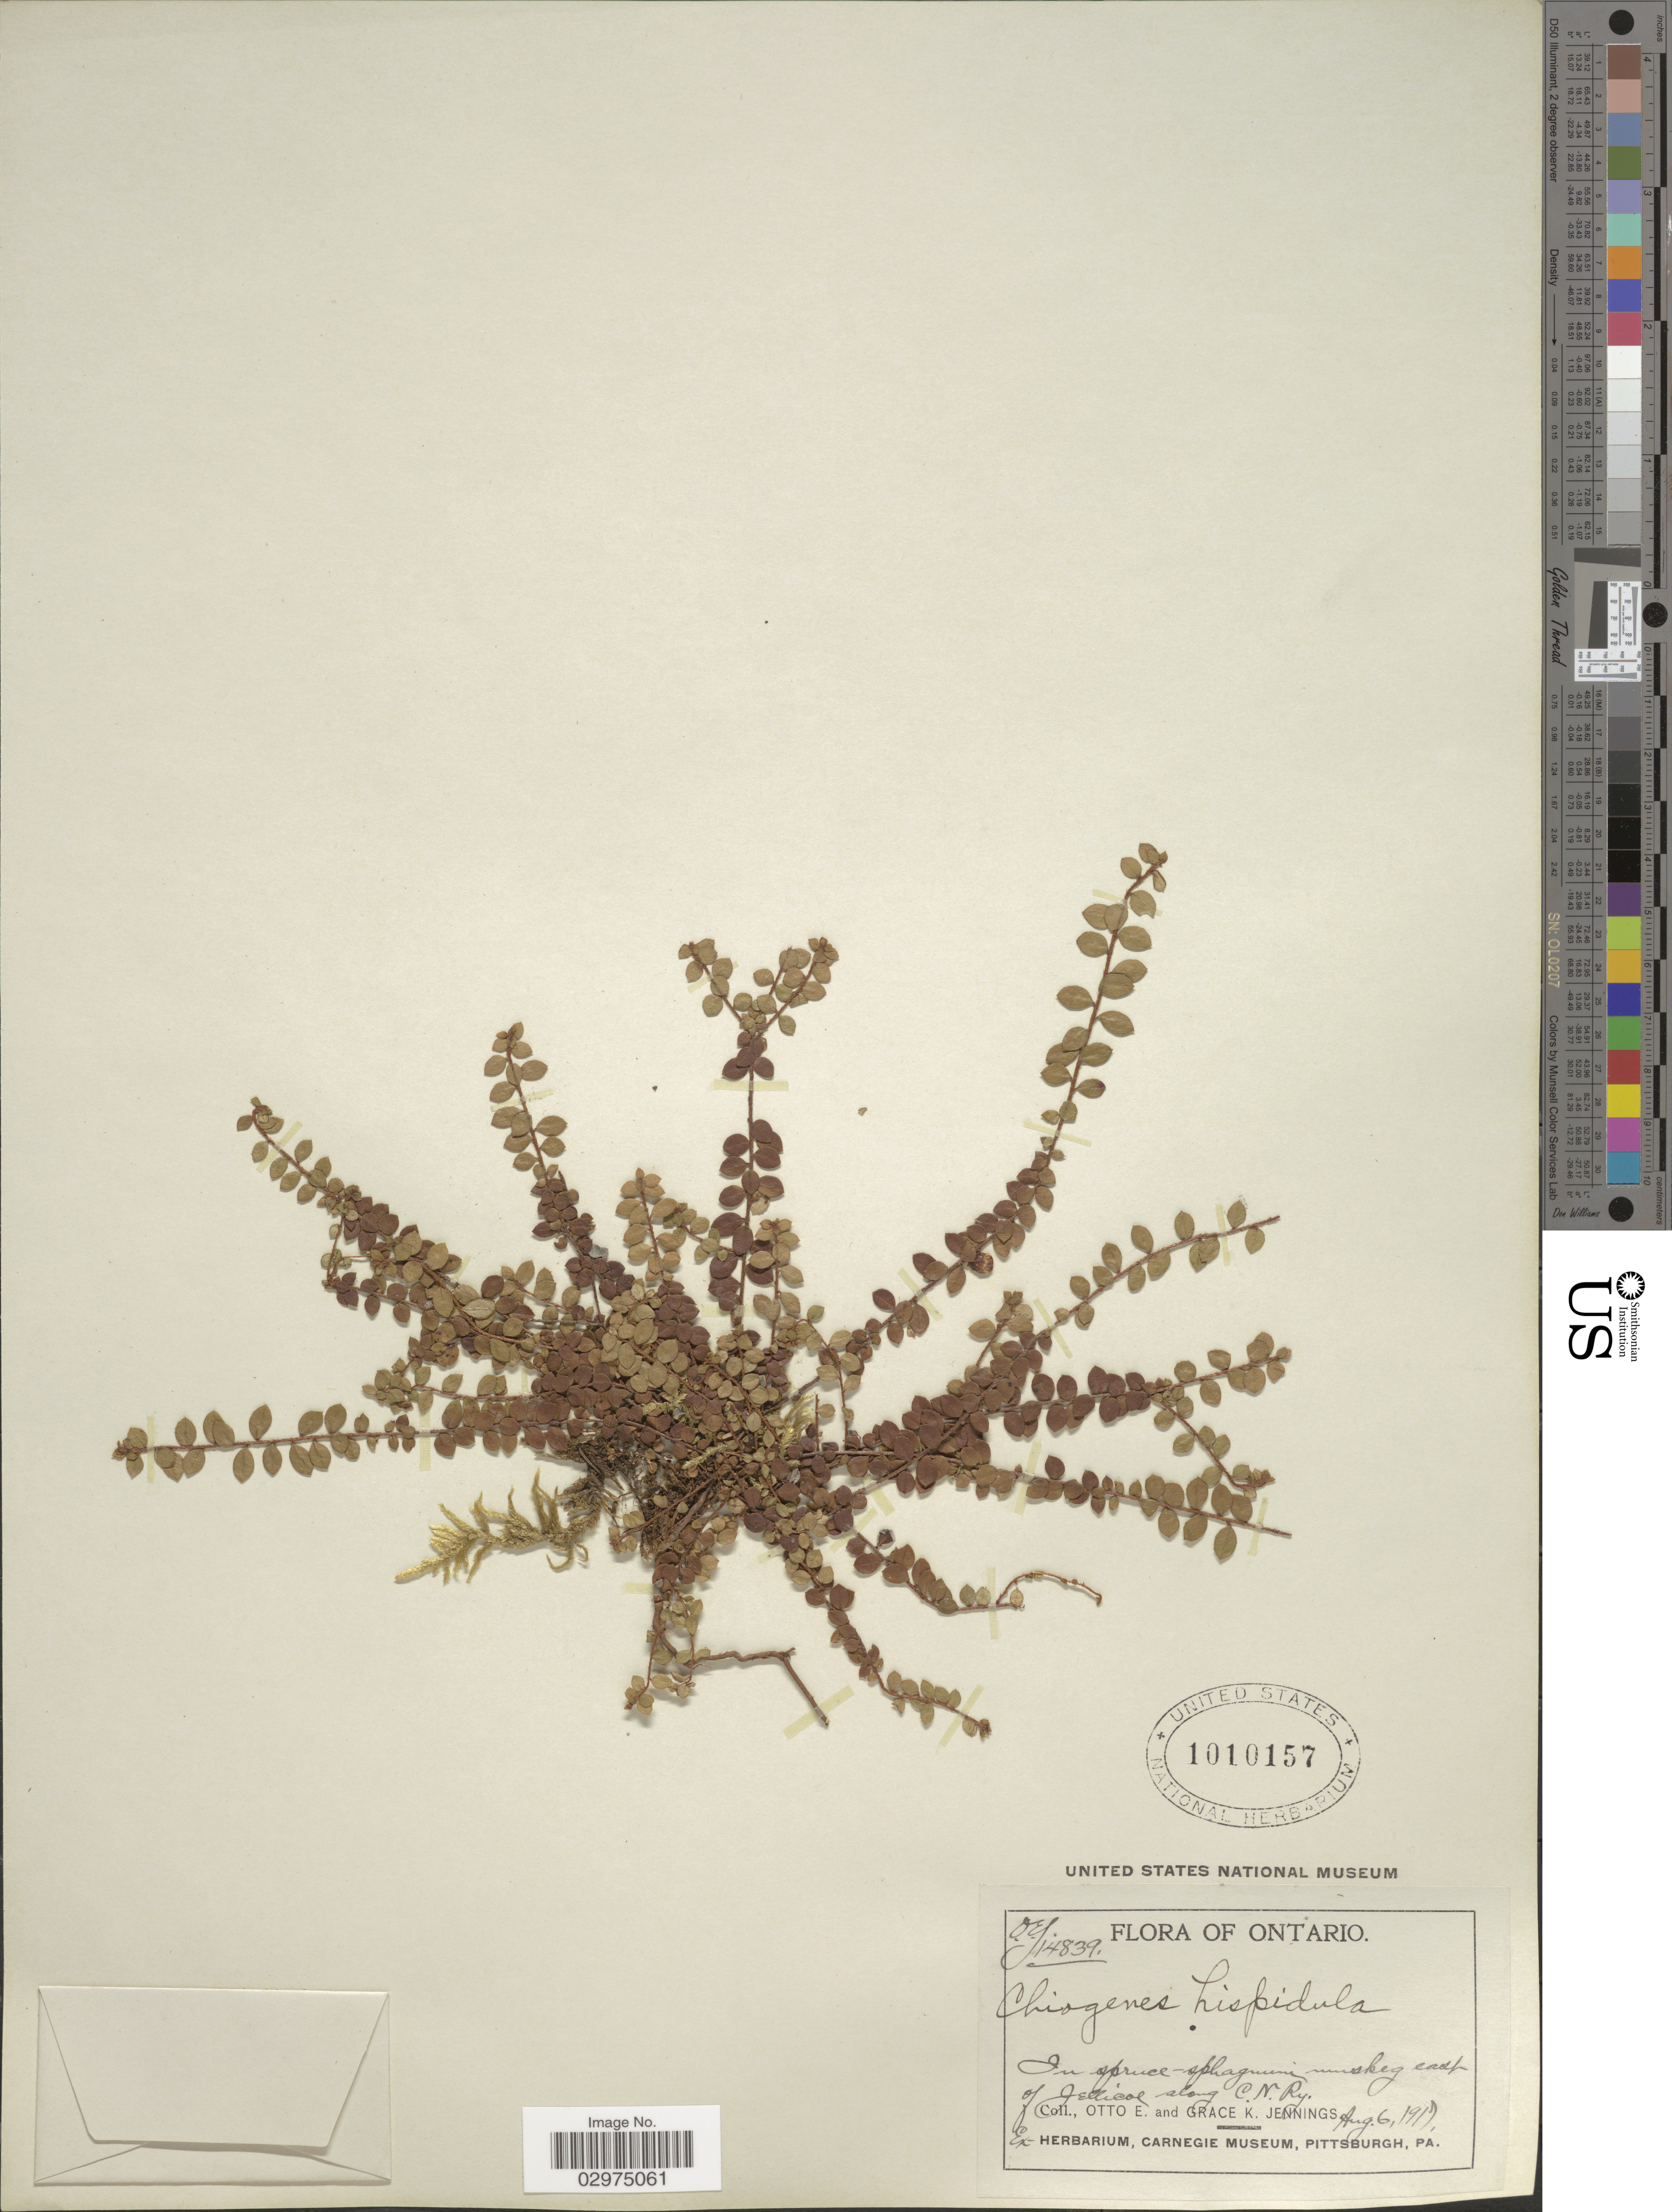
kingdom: Plantae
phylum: Tracheophyta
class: Magnoliopsida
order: Ericales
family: Ericaceae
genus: Gaultheria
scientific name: Gaultheria hispidula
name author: (L.) Muhl. ex Bigelow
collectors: O. E. Jennings & G. K. Jennings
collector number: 14839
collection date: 1917-08-06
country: Canada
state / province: Ontario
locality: In spruce-sphagnum muskeg east of Jellicoe along C.N. Ry.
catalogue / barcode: US 1010157